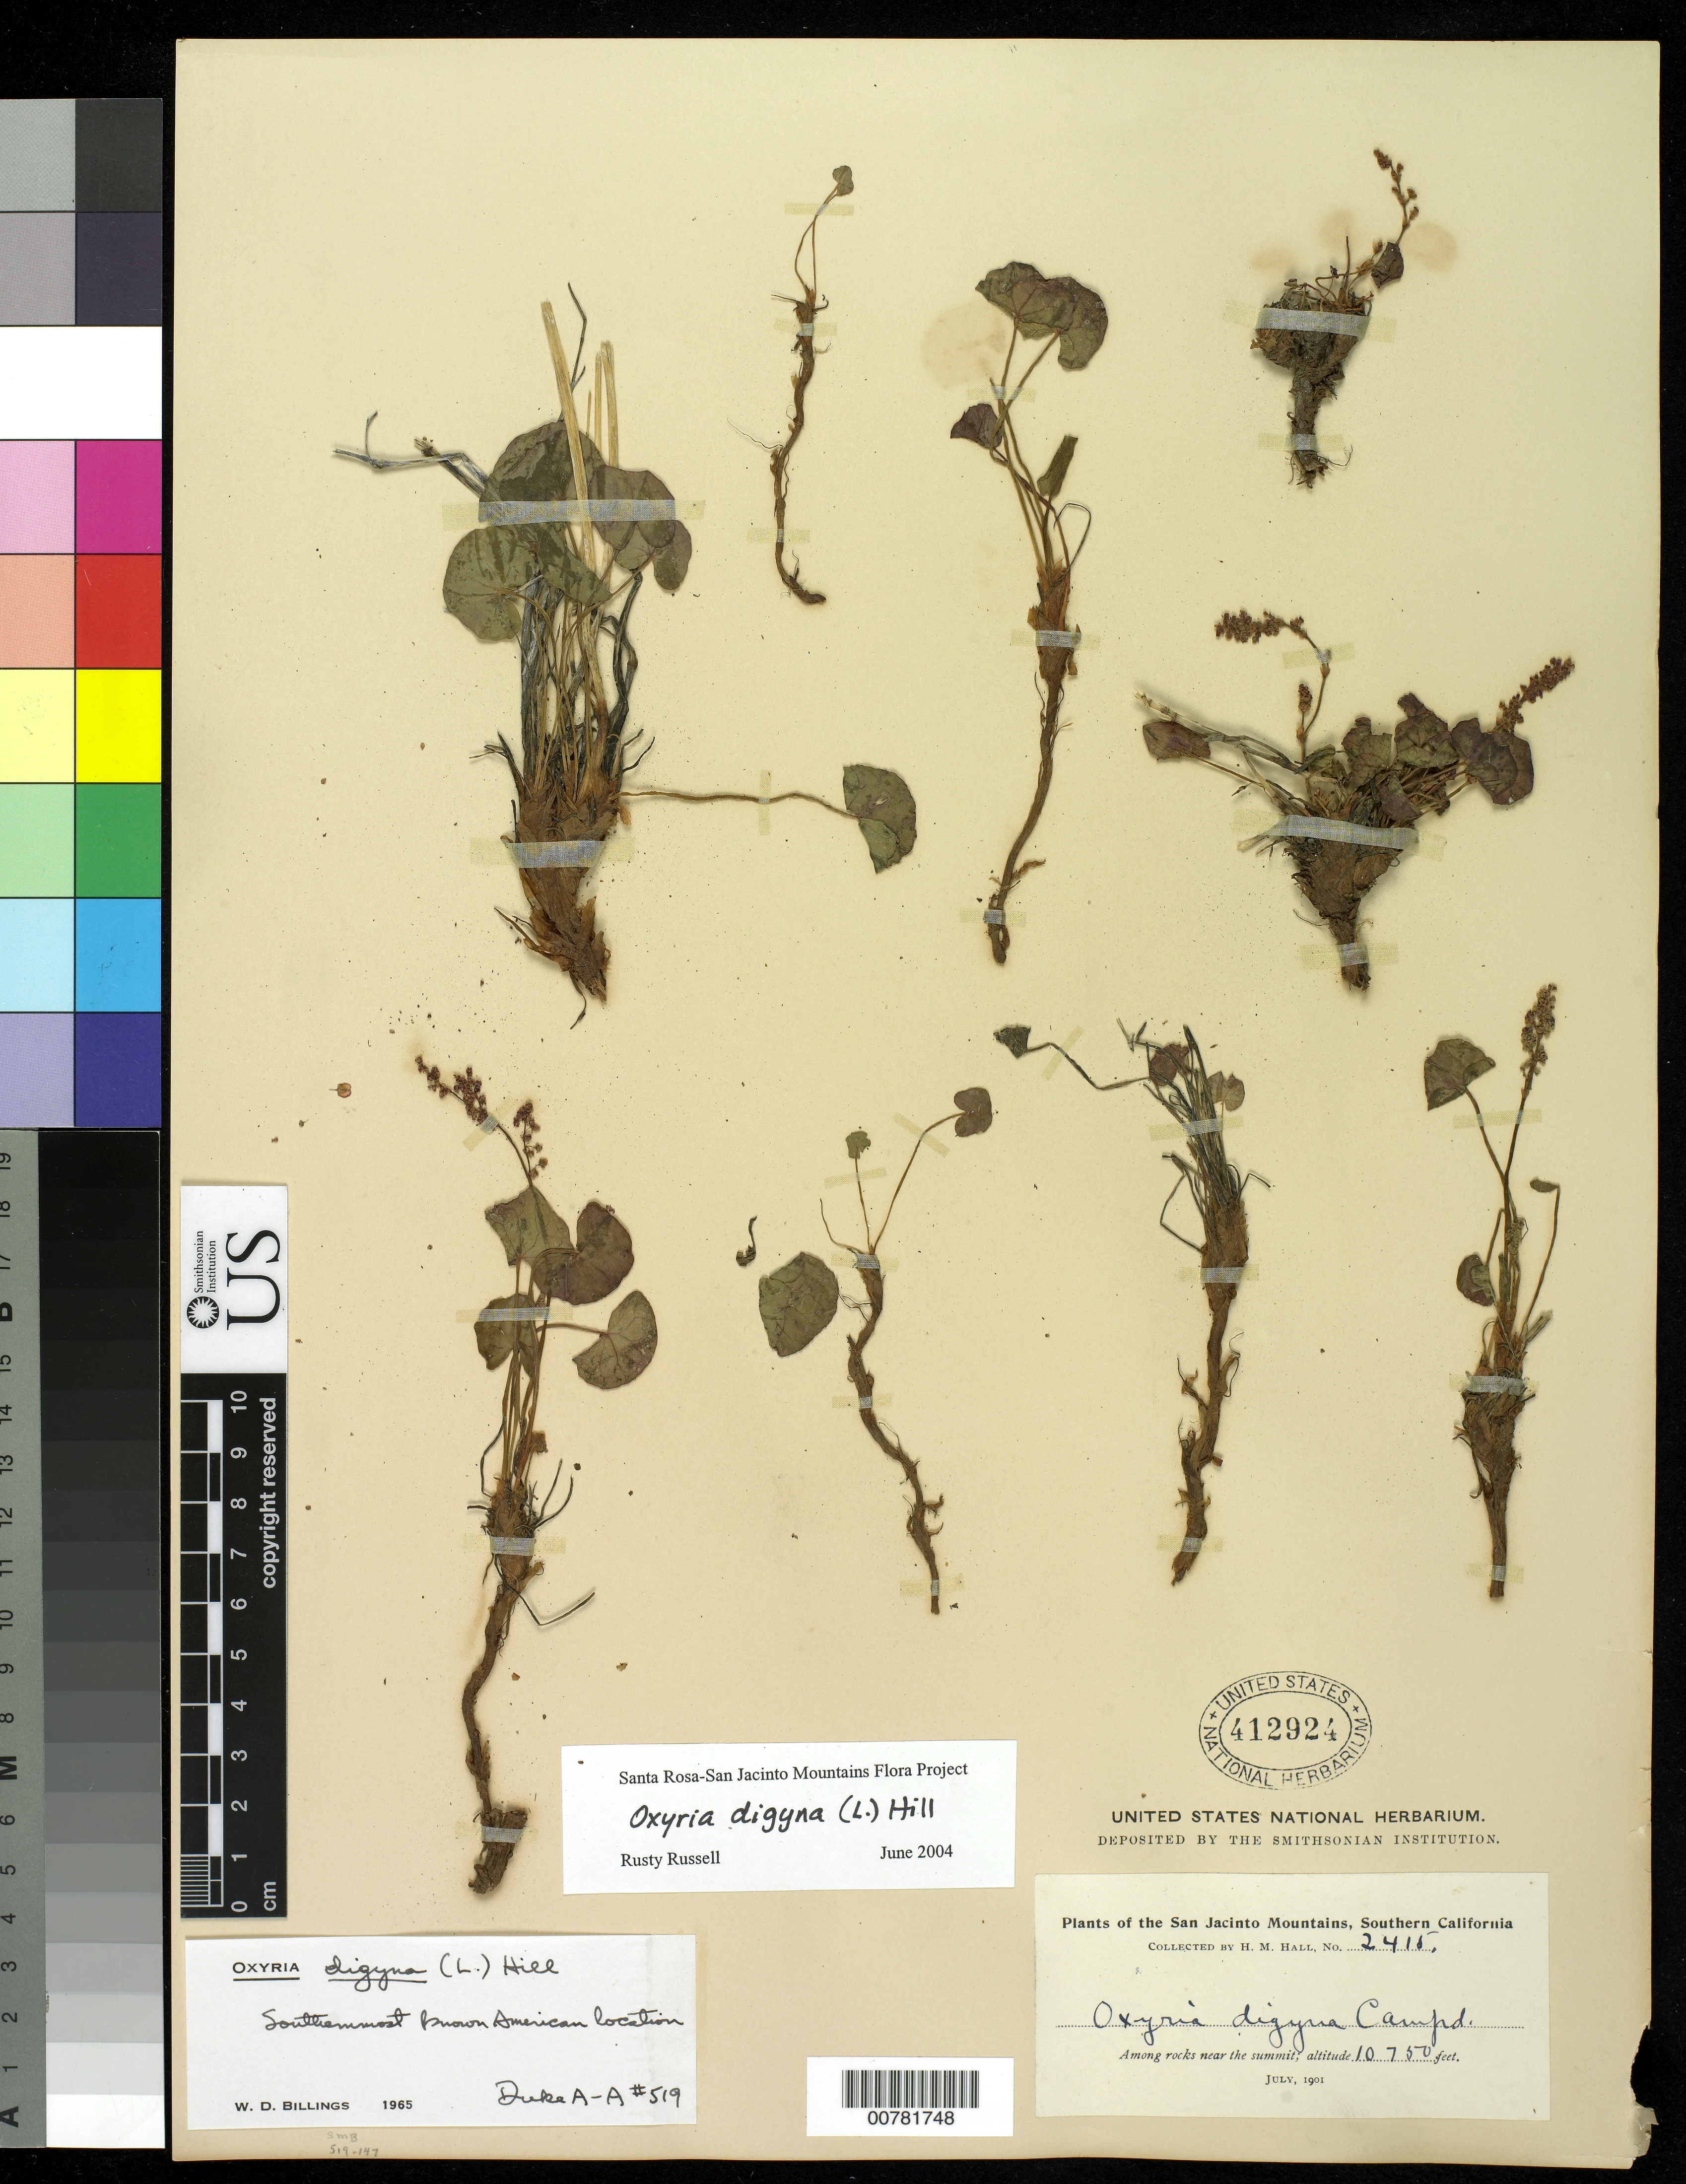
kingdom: Plantae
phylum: Tracheophyta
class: Magnoliopsida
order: Caryophyllales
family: Polygonaceae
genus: Oxyria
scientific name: Oxyria digyna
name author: (L.) Hill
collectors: H. M. Hall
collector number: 2415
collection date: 1901-07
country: United States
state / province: California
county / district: Riverside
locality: San Jacinto Mountains, Southern California. Among rocks near the summit.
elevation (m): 3277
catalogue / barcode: US 412924